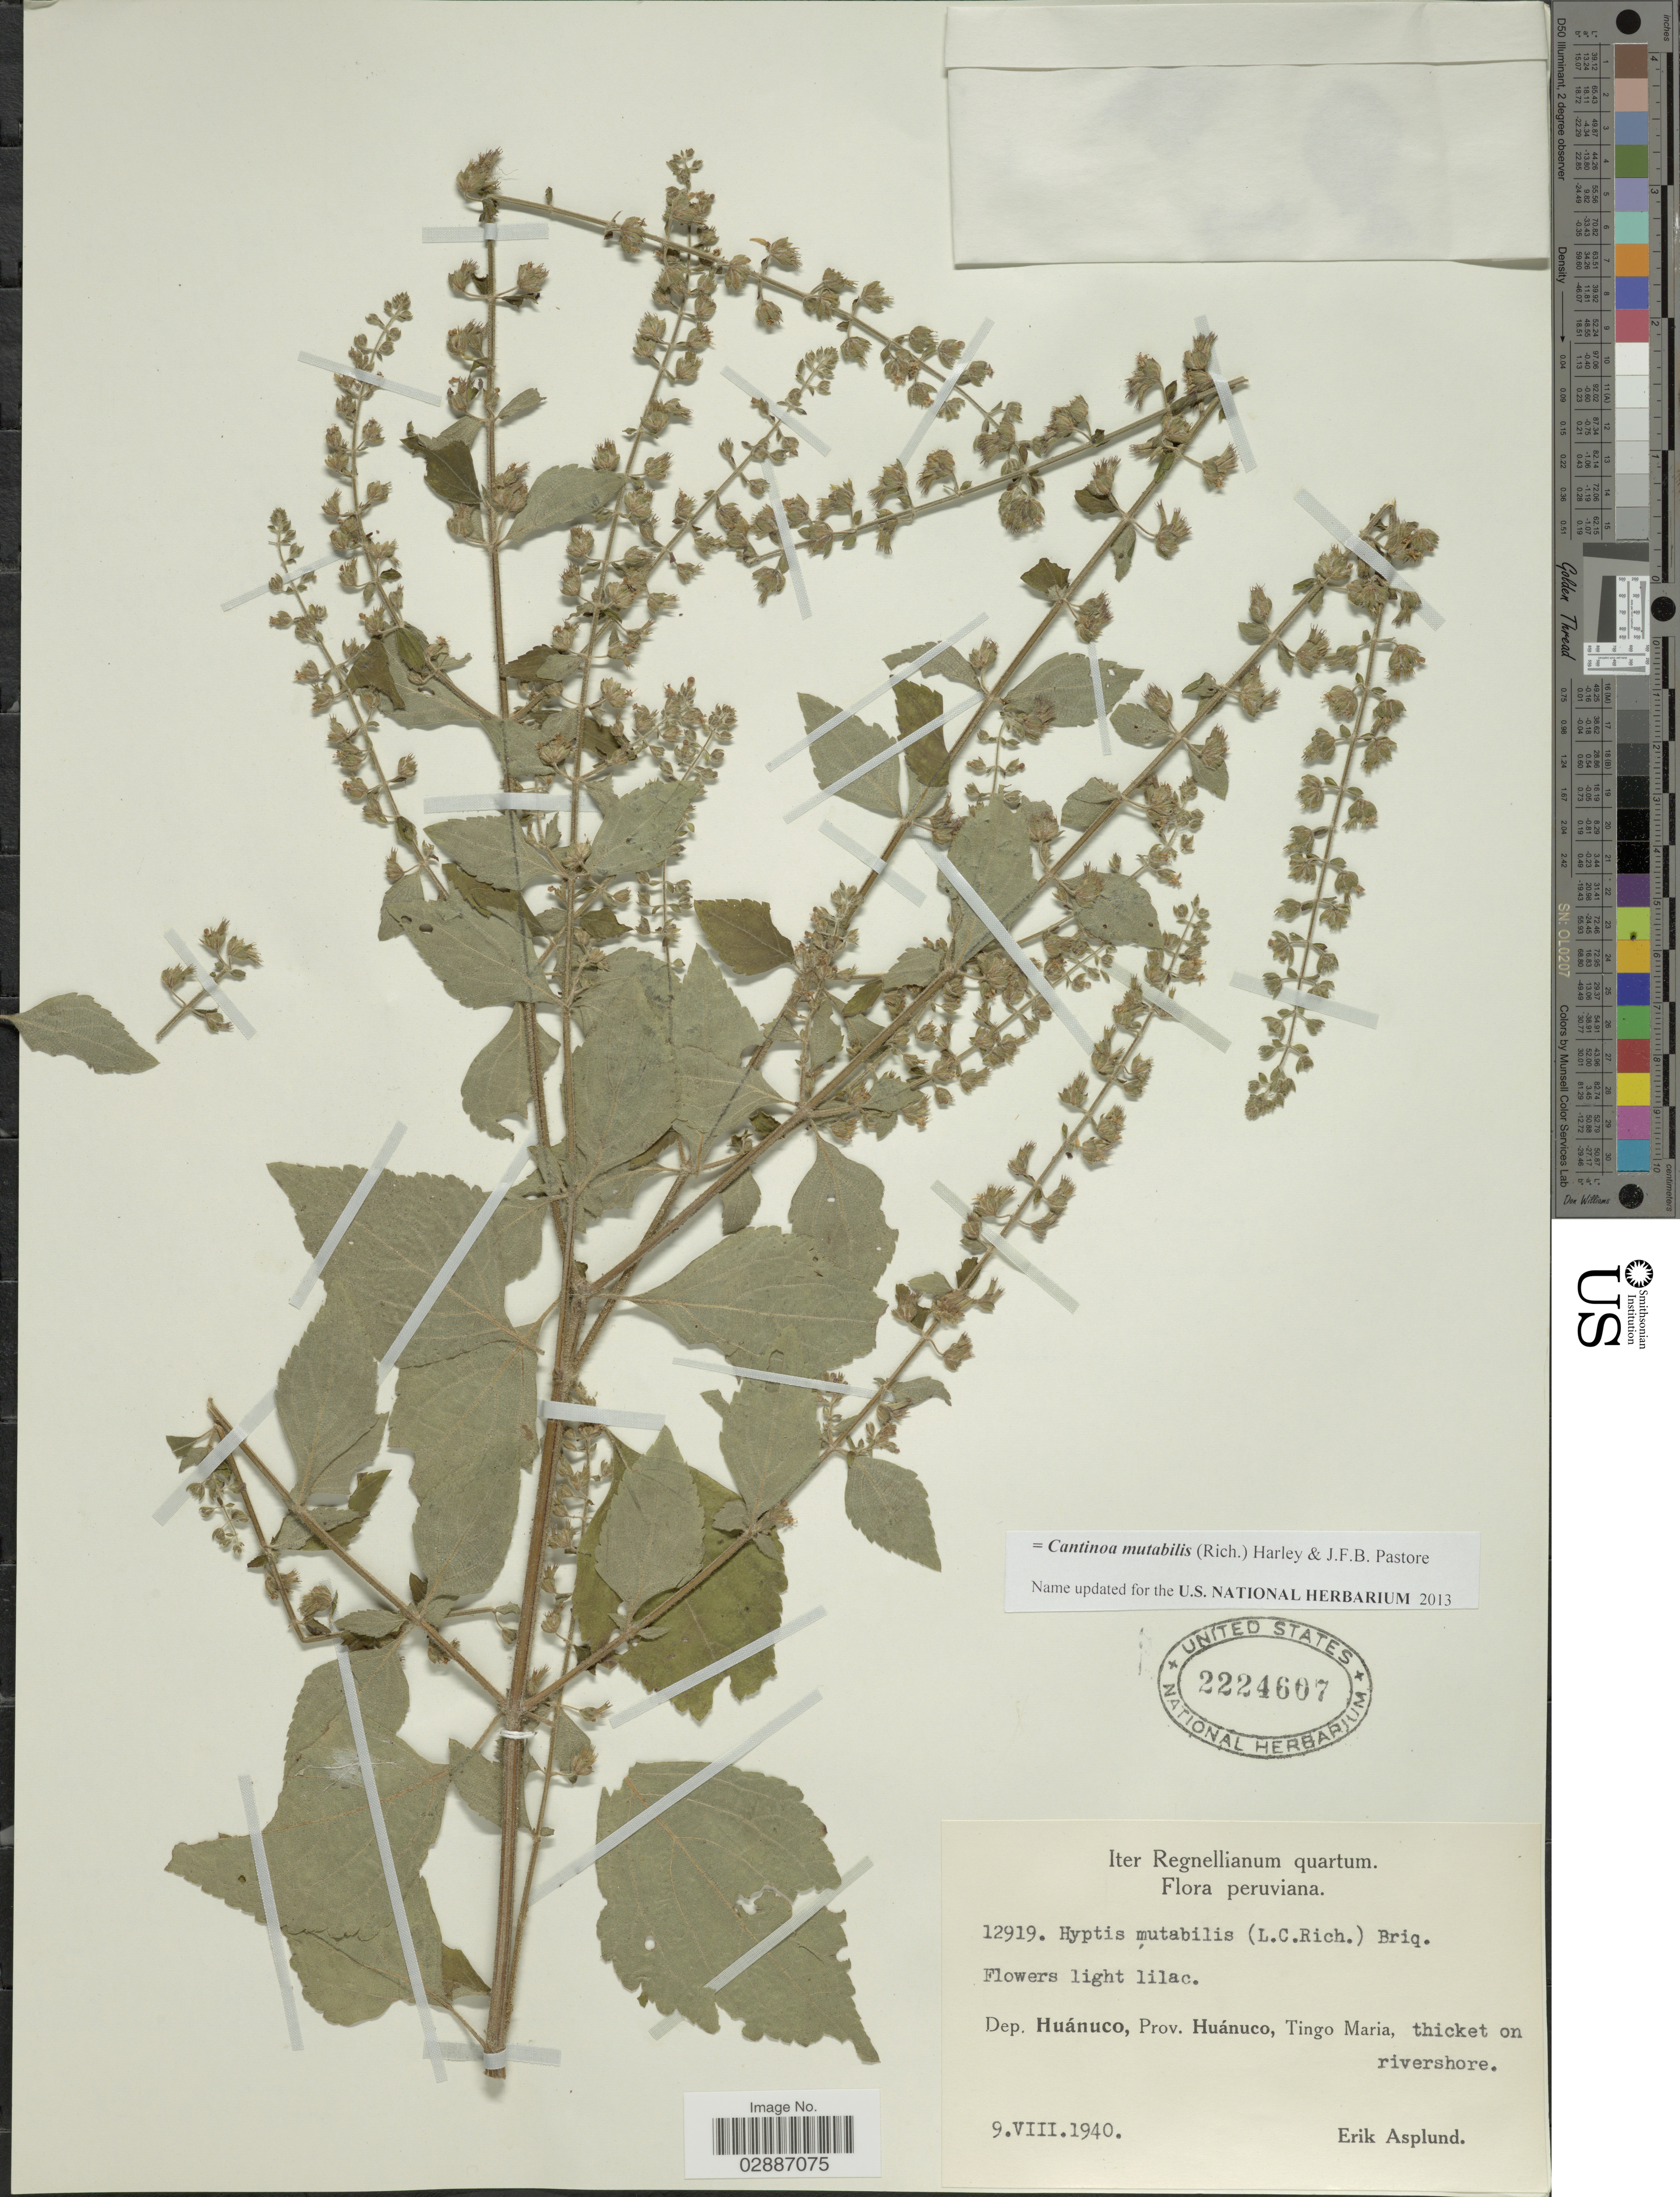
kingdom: Plantae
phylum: Tracheophyta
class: Magnoliopsida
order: Lamiales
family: Lamiaceae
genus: Cantinoa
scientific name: Cantinoa mutabilis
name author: (Epling) Harley & J.F.B. Pastore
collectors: E. Asplund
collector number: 12919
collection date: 1940-08-09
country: Peru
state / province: Huánuco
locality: Dep. Huánuco, Prov, Huánuco, Tingo Maria.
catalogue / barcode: US 2224607